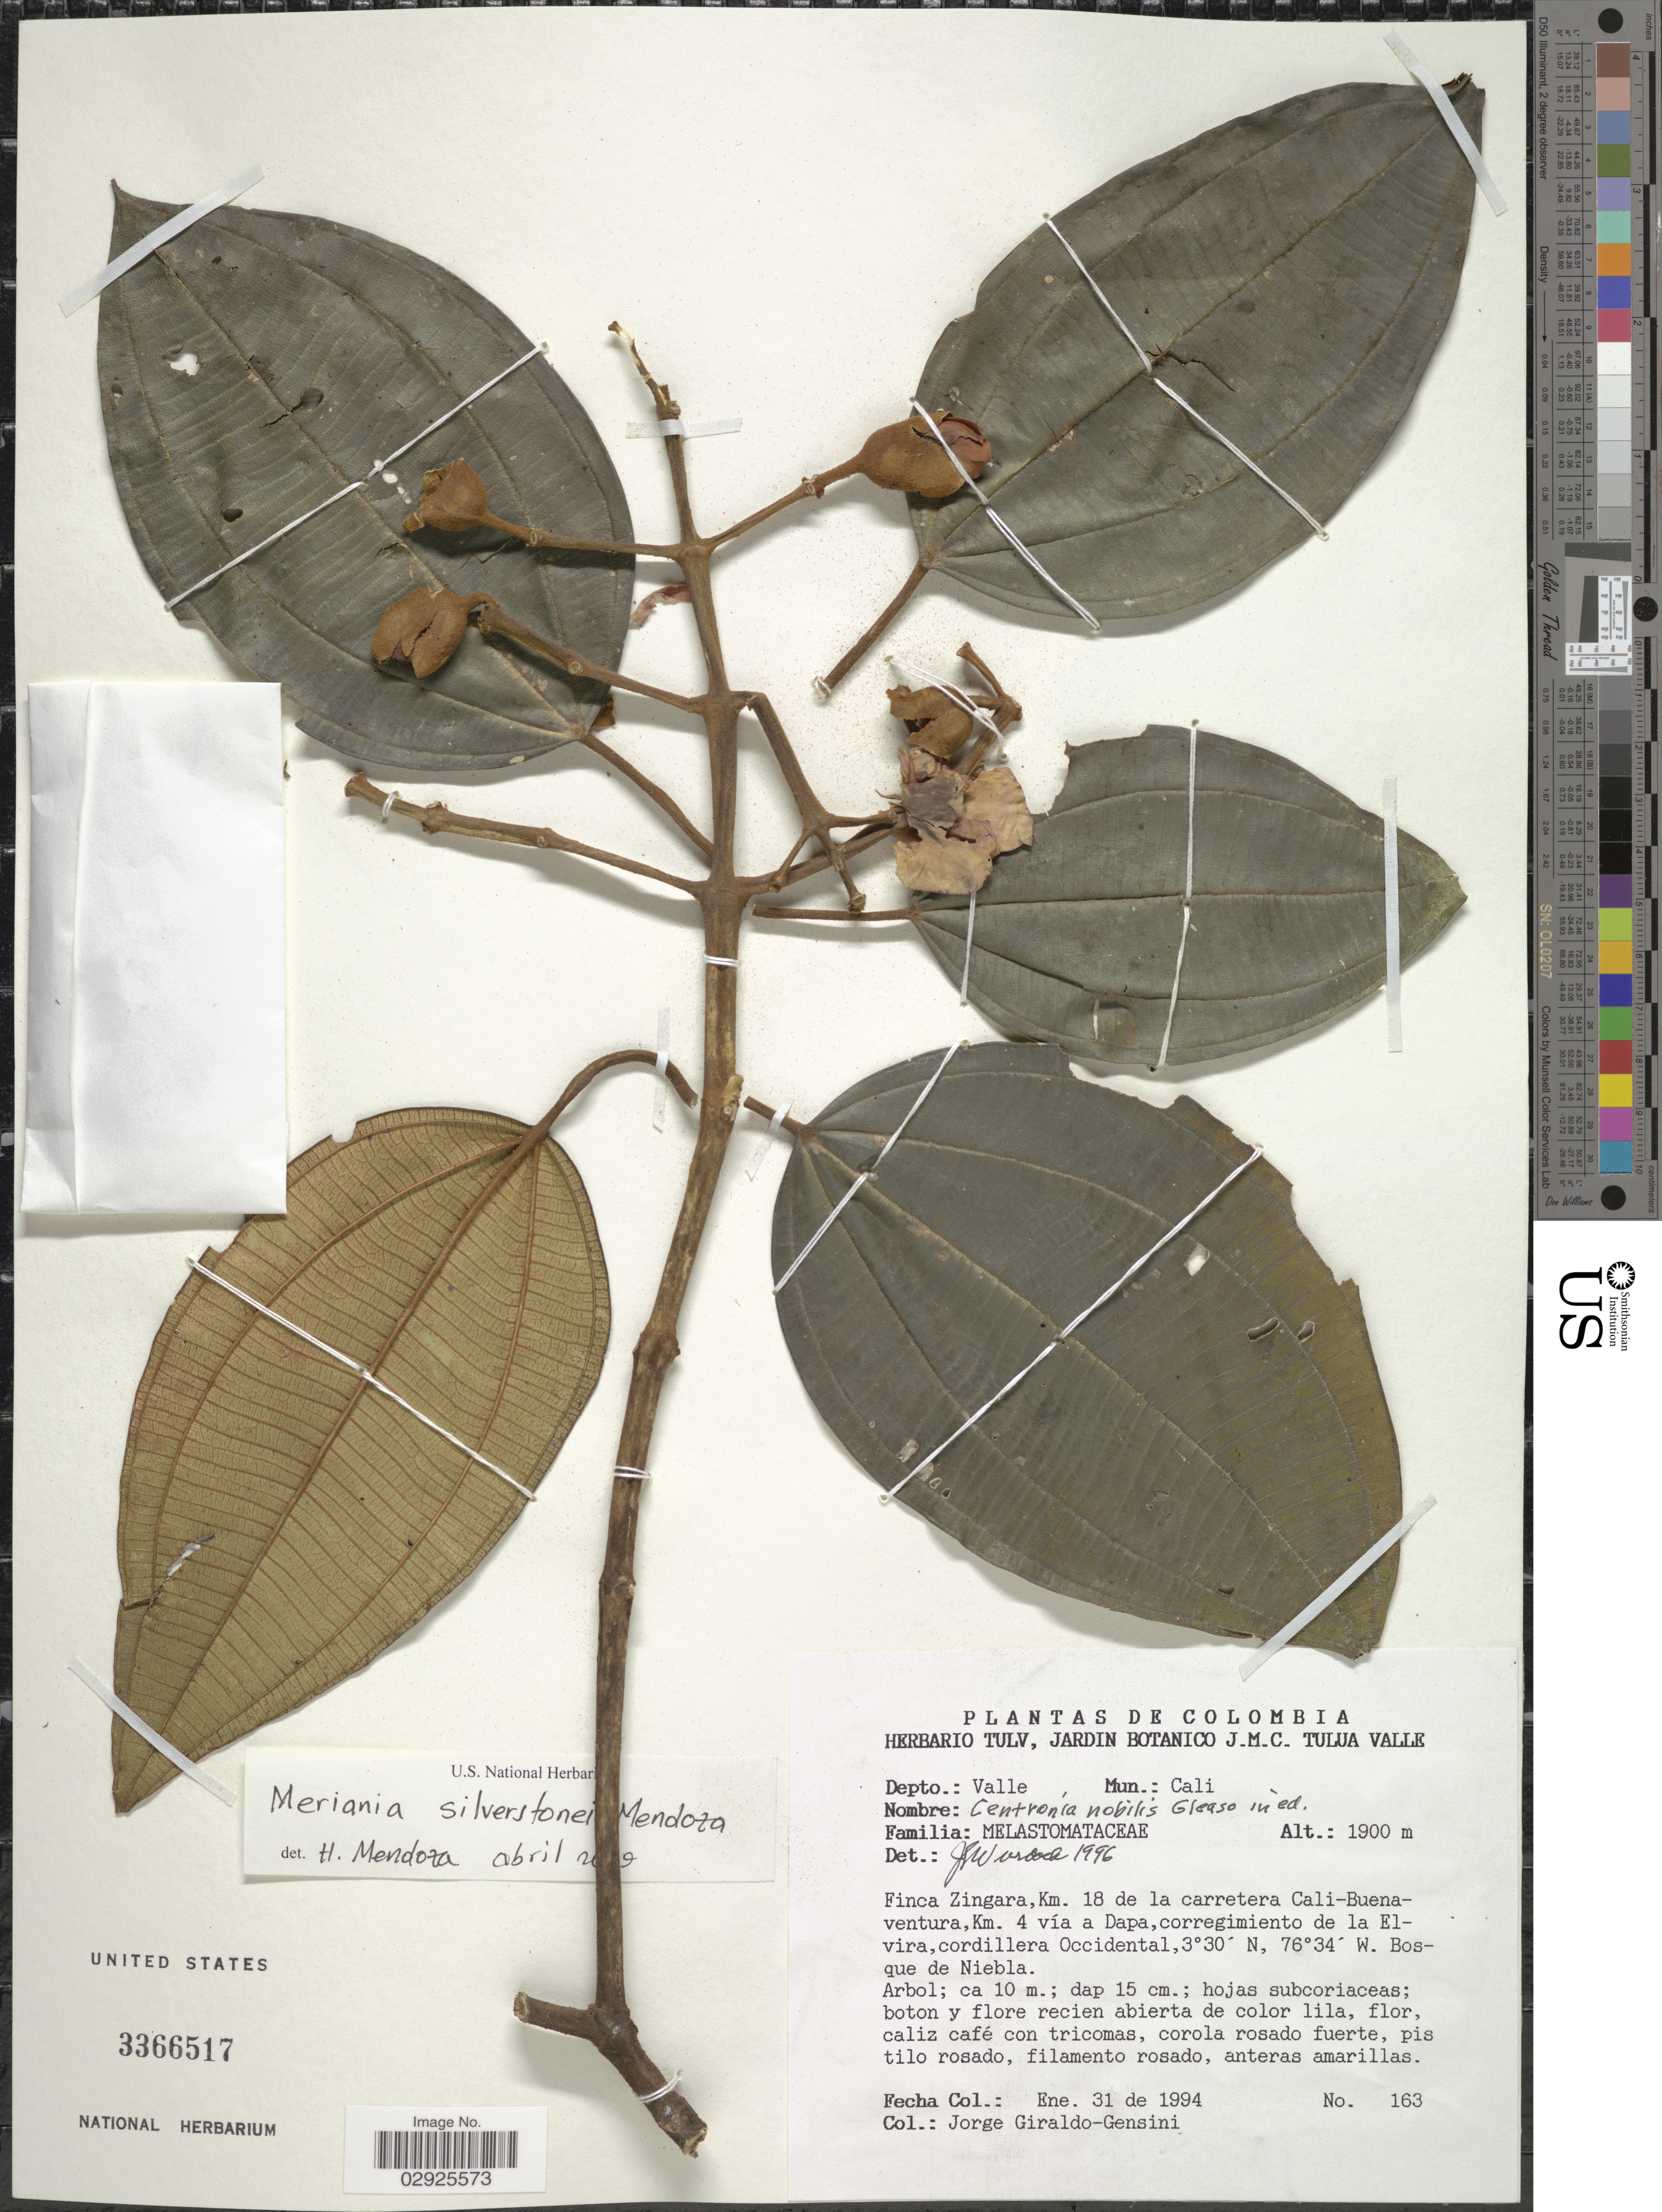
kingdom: Plantae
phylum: Tracheophyta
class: Magnoliopsida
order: Myrtales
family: Melastomataceae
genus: Meriania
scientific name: Meriania silverstonei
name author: Humberto Mend. & Fern. Alonso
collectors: J. Giraldo-Gensini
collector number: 163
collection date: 1994-01-31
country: Colombia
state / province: Valle del Cauca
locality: Depto.: Valle, Mun.: Cali, Finca Zingara, Km. 18 de la carretera Cali-Buena-ventura, Km. 4 vía a Dapa, corregimientyo de la Elvira, cordillera Occidental, Bosque de Niebla.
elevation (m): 1900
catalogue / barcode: US 3366517